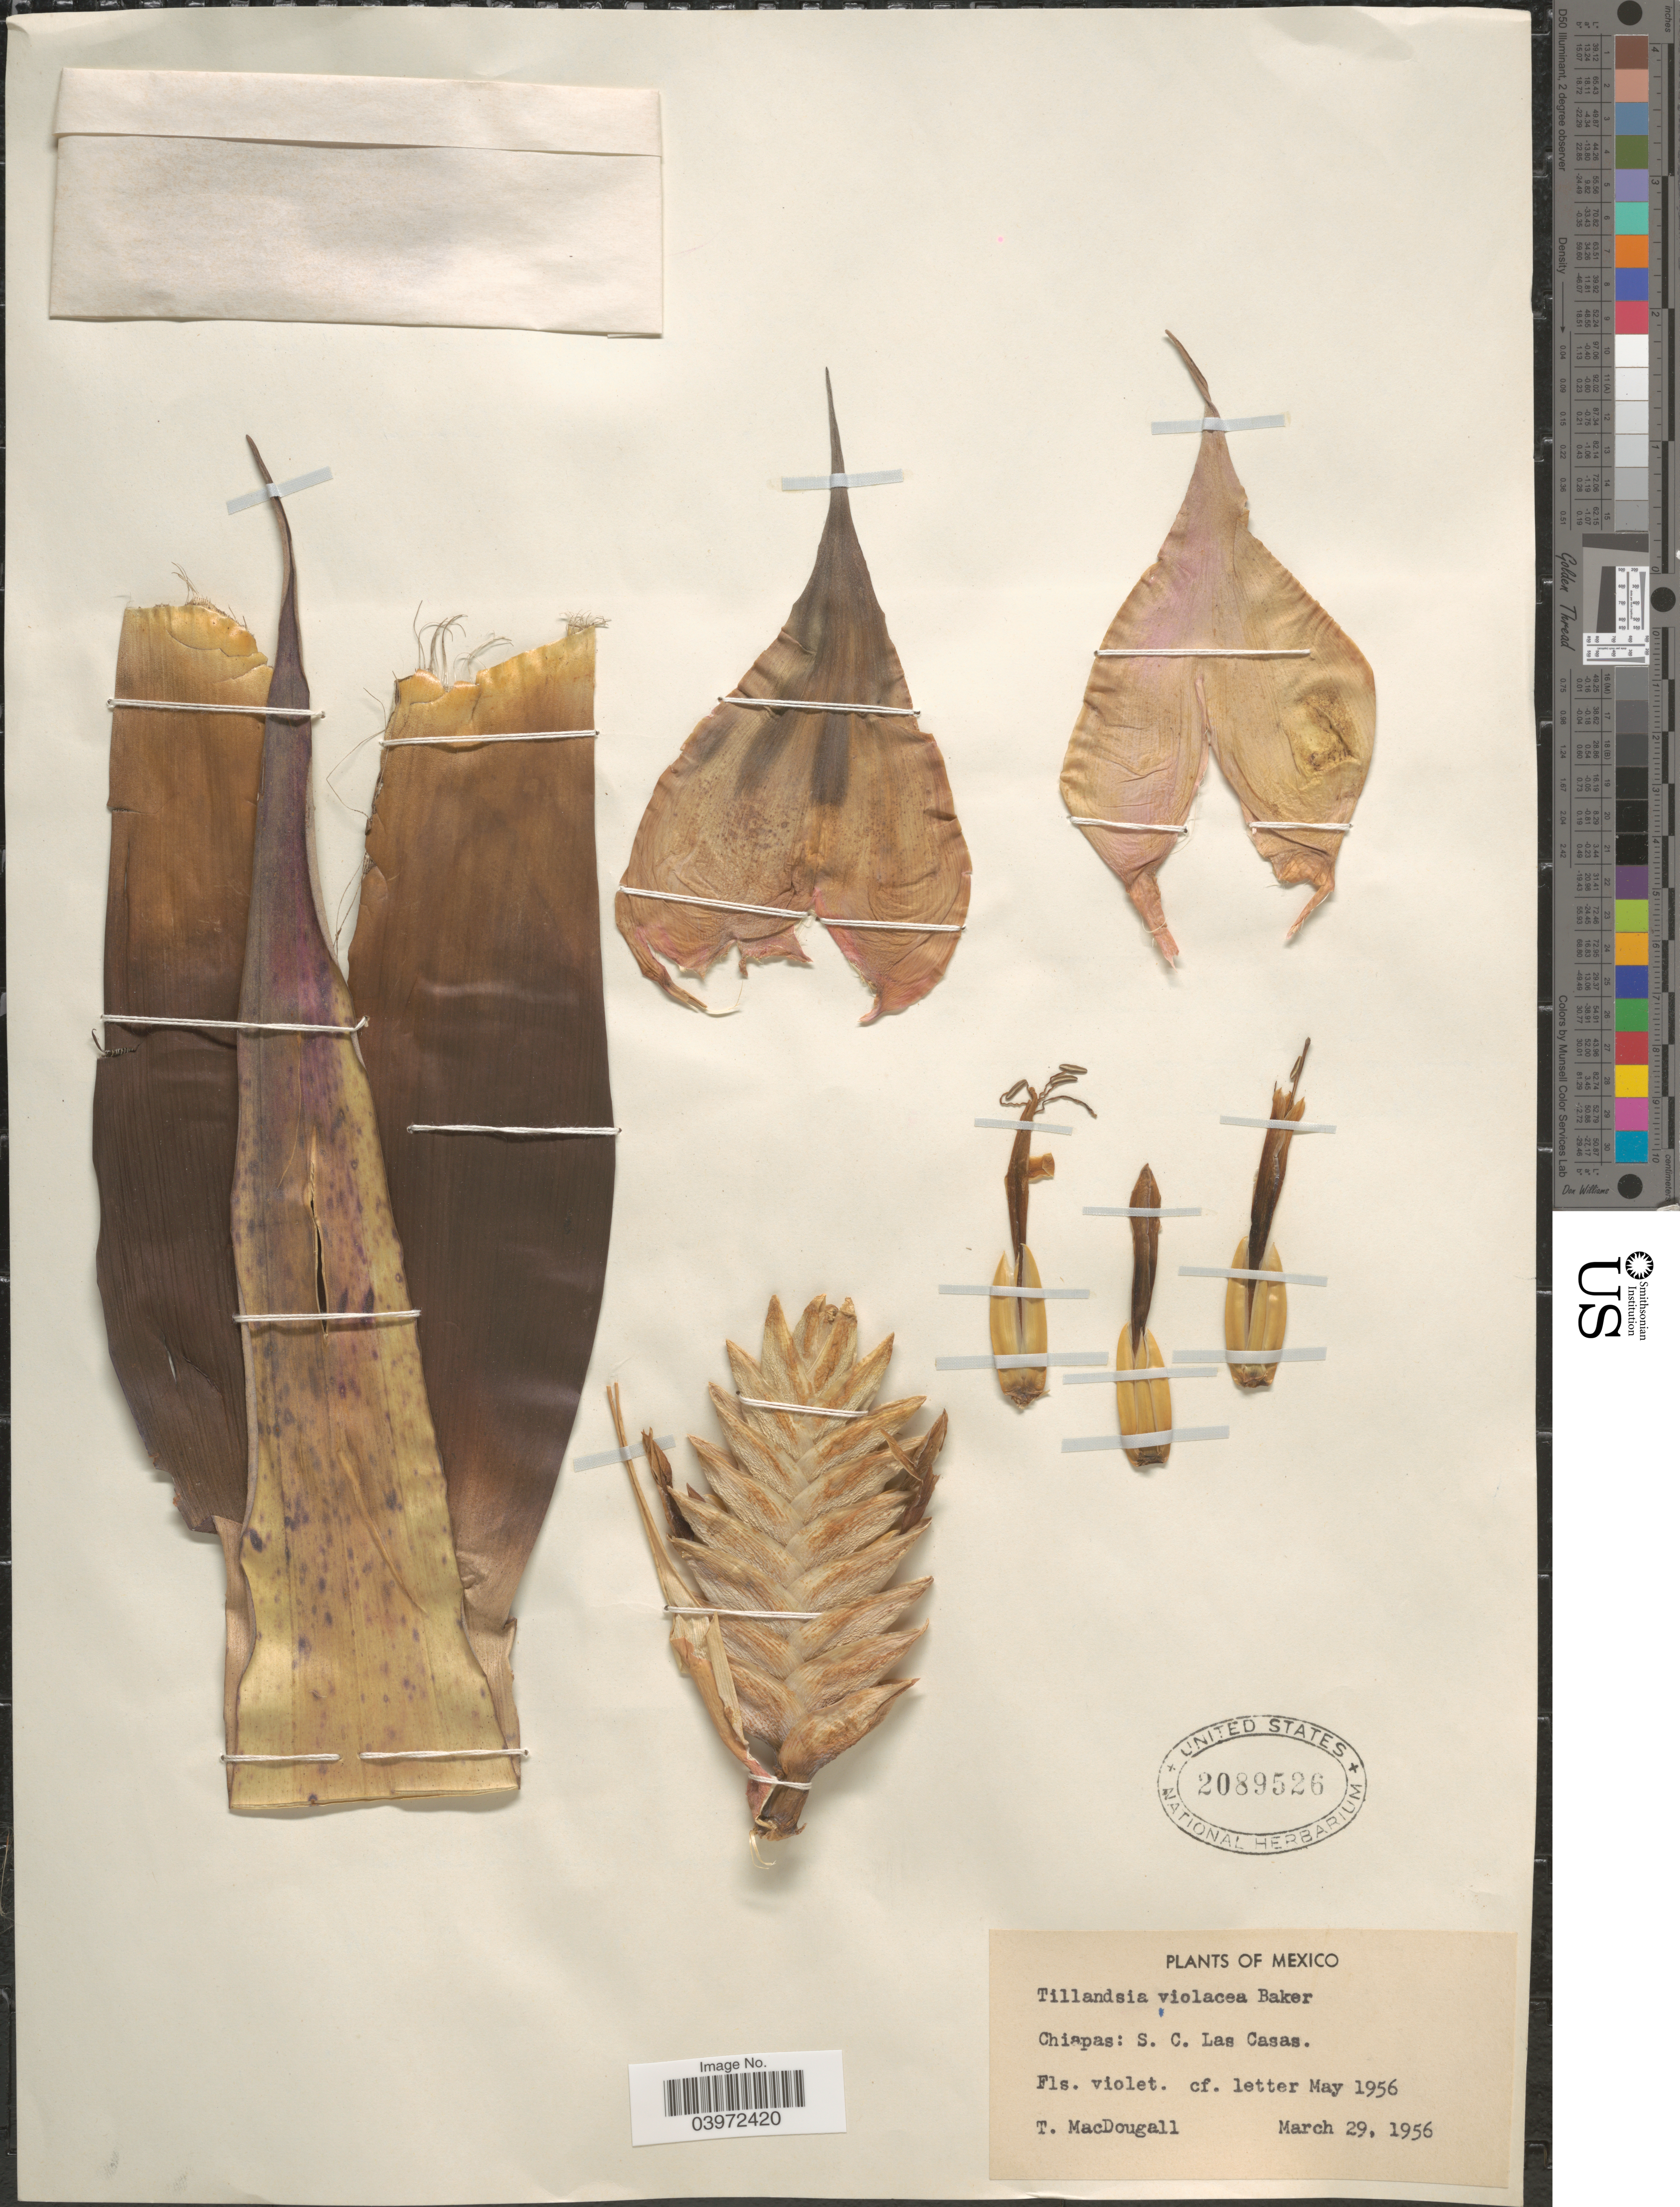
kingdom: Plantae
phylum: Tracheophyta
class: Liliopsida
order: Poales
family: Bromeliaceae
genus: Tillandsia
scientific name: Tillandsia violacea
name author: Klotzsch ex Beer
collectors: T. B. MacDougall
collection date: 1956-03-29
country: Mexico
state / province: Chiapas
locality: S. C. Las Casas.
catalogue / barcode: US 2089526